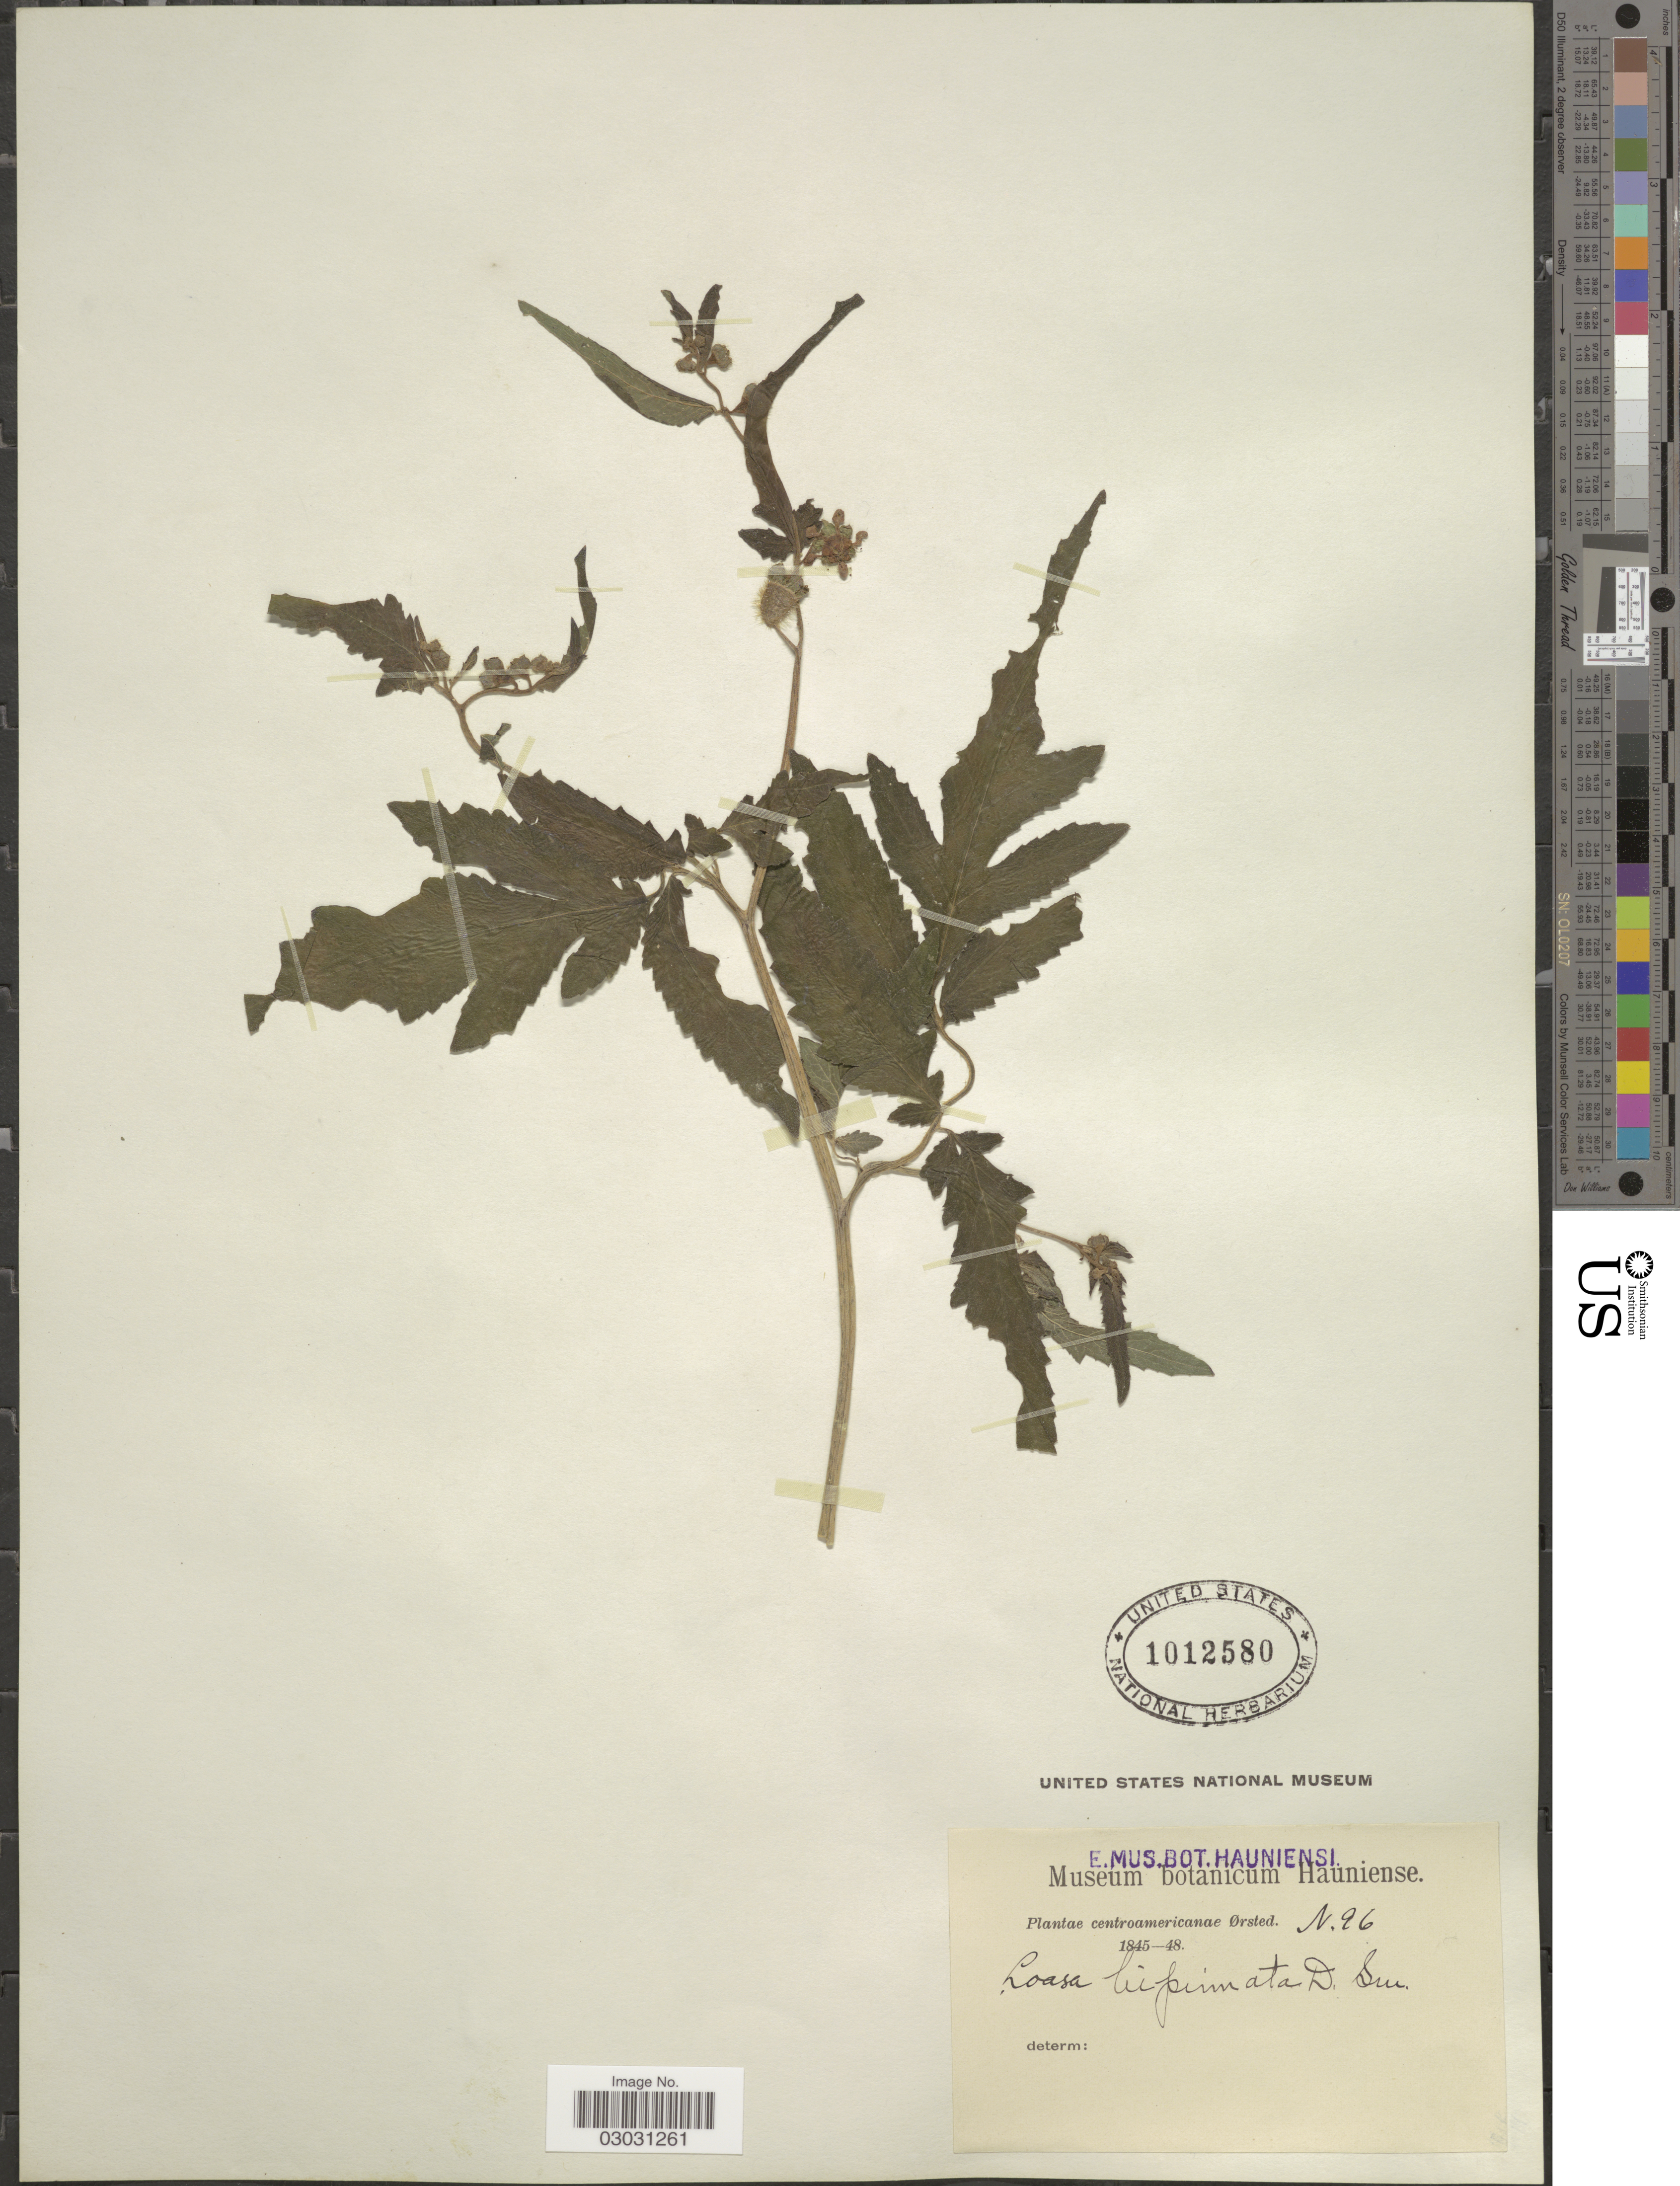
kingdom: Plantae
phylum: Tracheophyta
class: Magnoliopsida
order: Cornales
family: Loasaceae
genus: Nasa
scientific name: Nasa triphylla subsp. rudis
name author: (Benth.) Weigend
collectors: Ørsted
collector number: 96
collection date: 1845/1848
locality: Centroamericanae.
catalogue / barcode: US 1012580